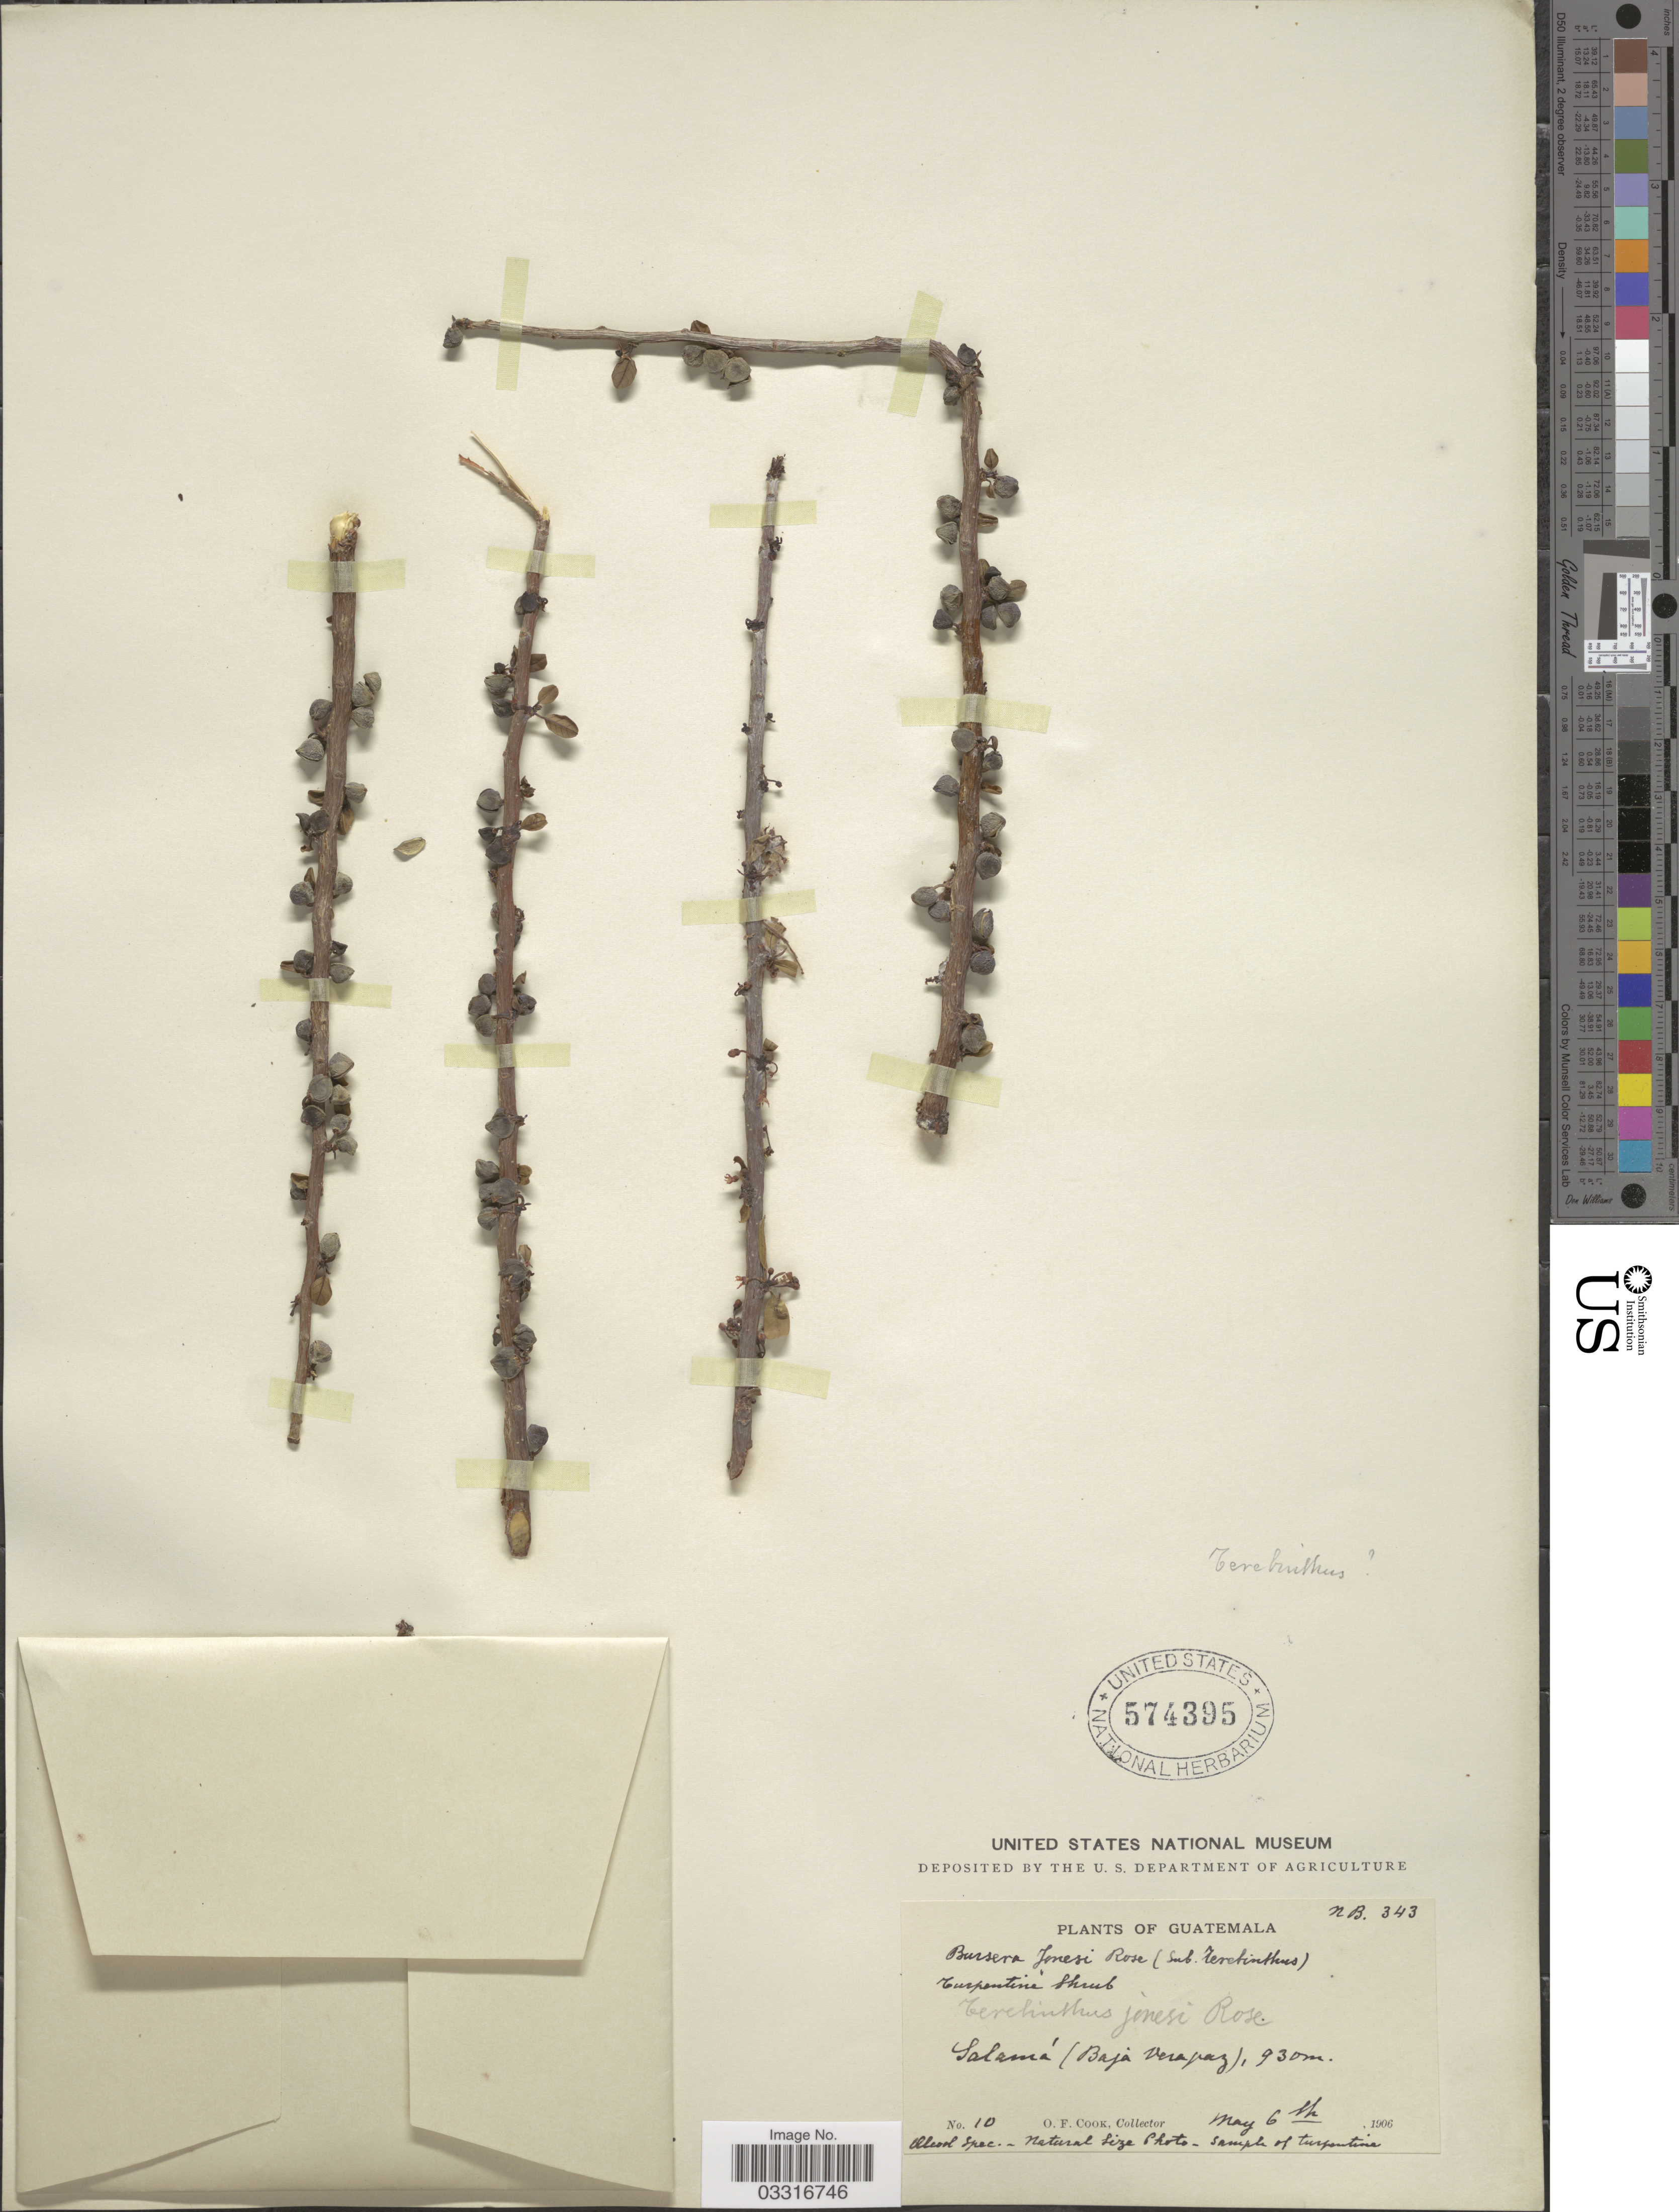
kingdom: Plantae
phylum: Tracheophyta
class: Magnoliopsida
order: Sapindales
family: Burseraceae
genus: Bursera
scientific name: Bursera schlechtendalii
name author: Engl.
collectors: O. F. Cook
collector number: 10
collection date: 1906-05-06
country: Guatemala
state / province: Baja Verapaz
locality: Salamá.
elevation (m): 930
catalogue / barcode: US 574395